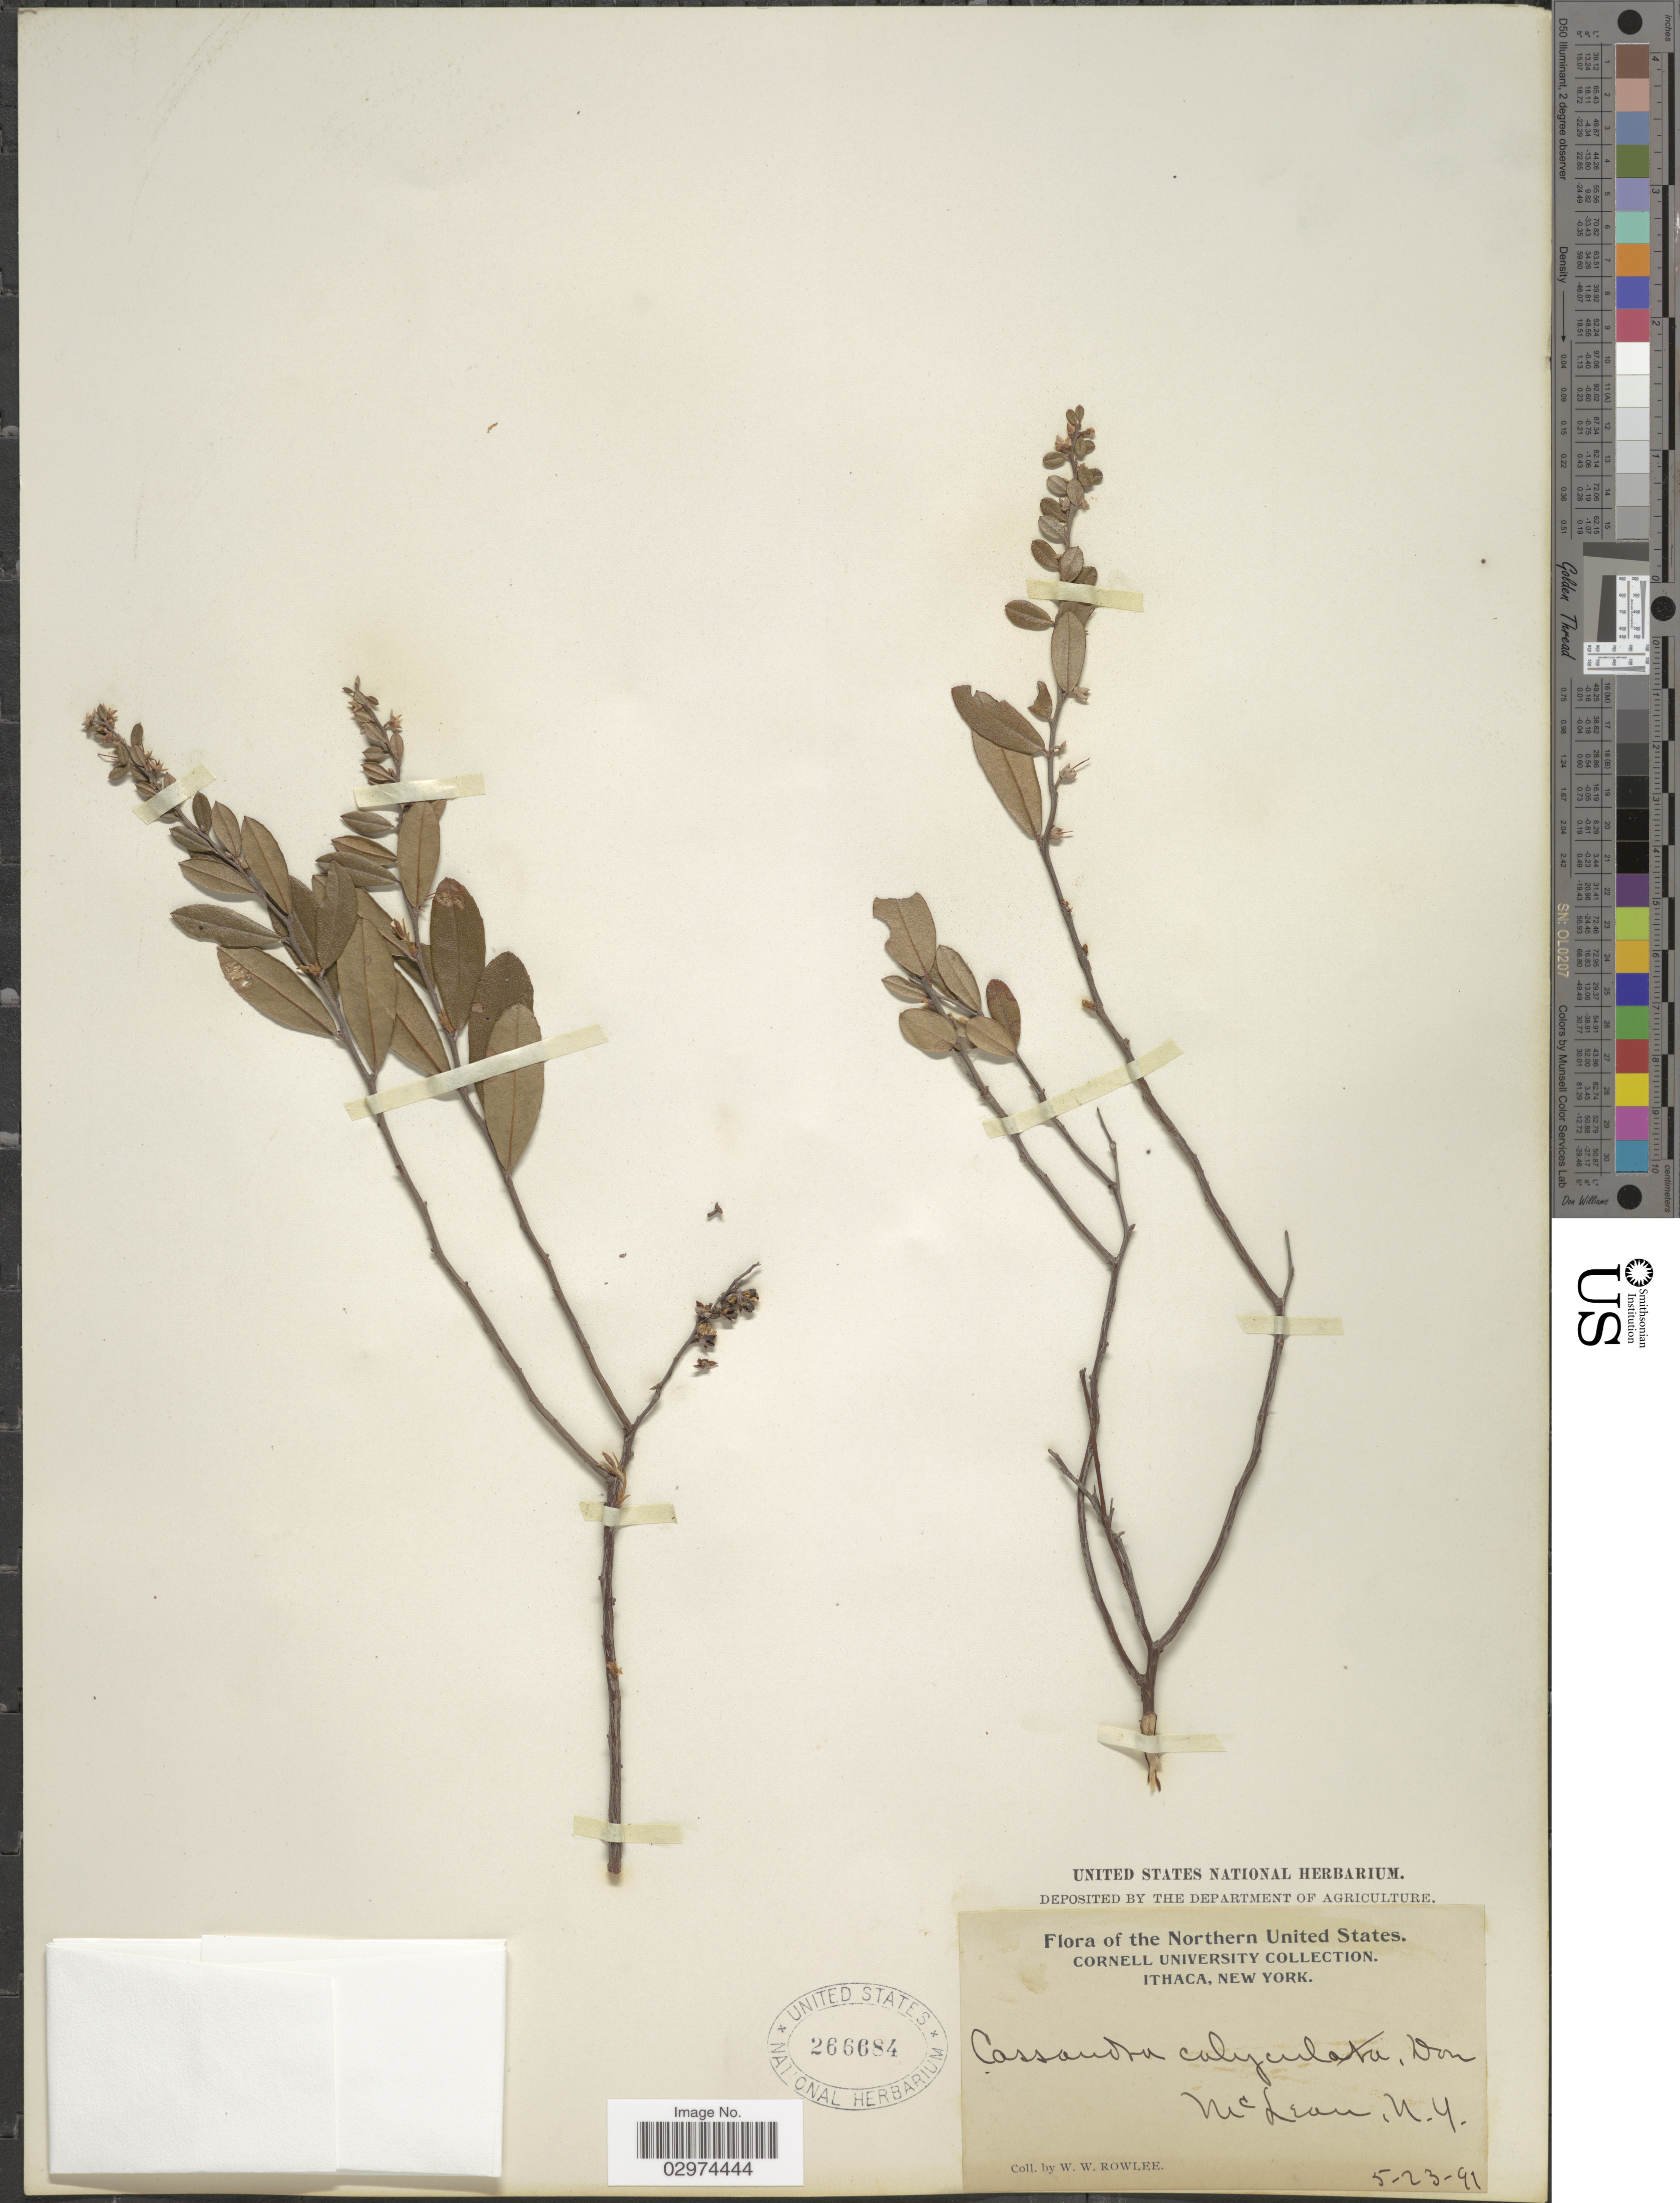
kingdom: Plantae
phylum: Tracheophyta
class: Magnoliopsida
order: Ericales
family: Ericaceae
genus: Chamaedaphne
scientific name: Chamaedaphne calyculata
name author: (L.) Moench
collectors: W. W. Rowlee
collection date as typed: Transcribed d/m/y: 23/5/91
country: United States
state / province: New York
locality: Northern United States, Ithaca, McLean.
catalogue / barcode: US 266684